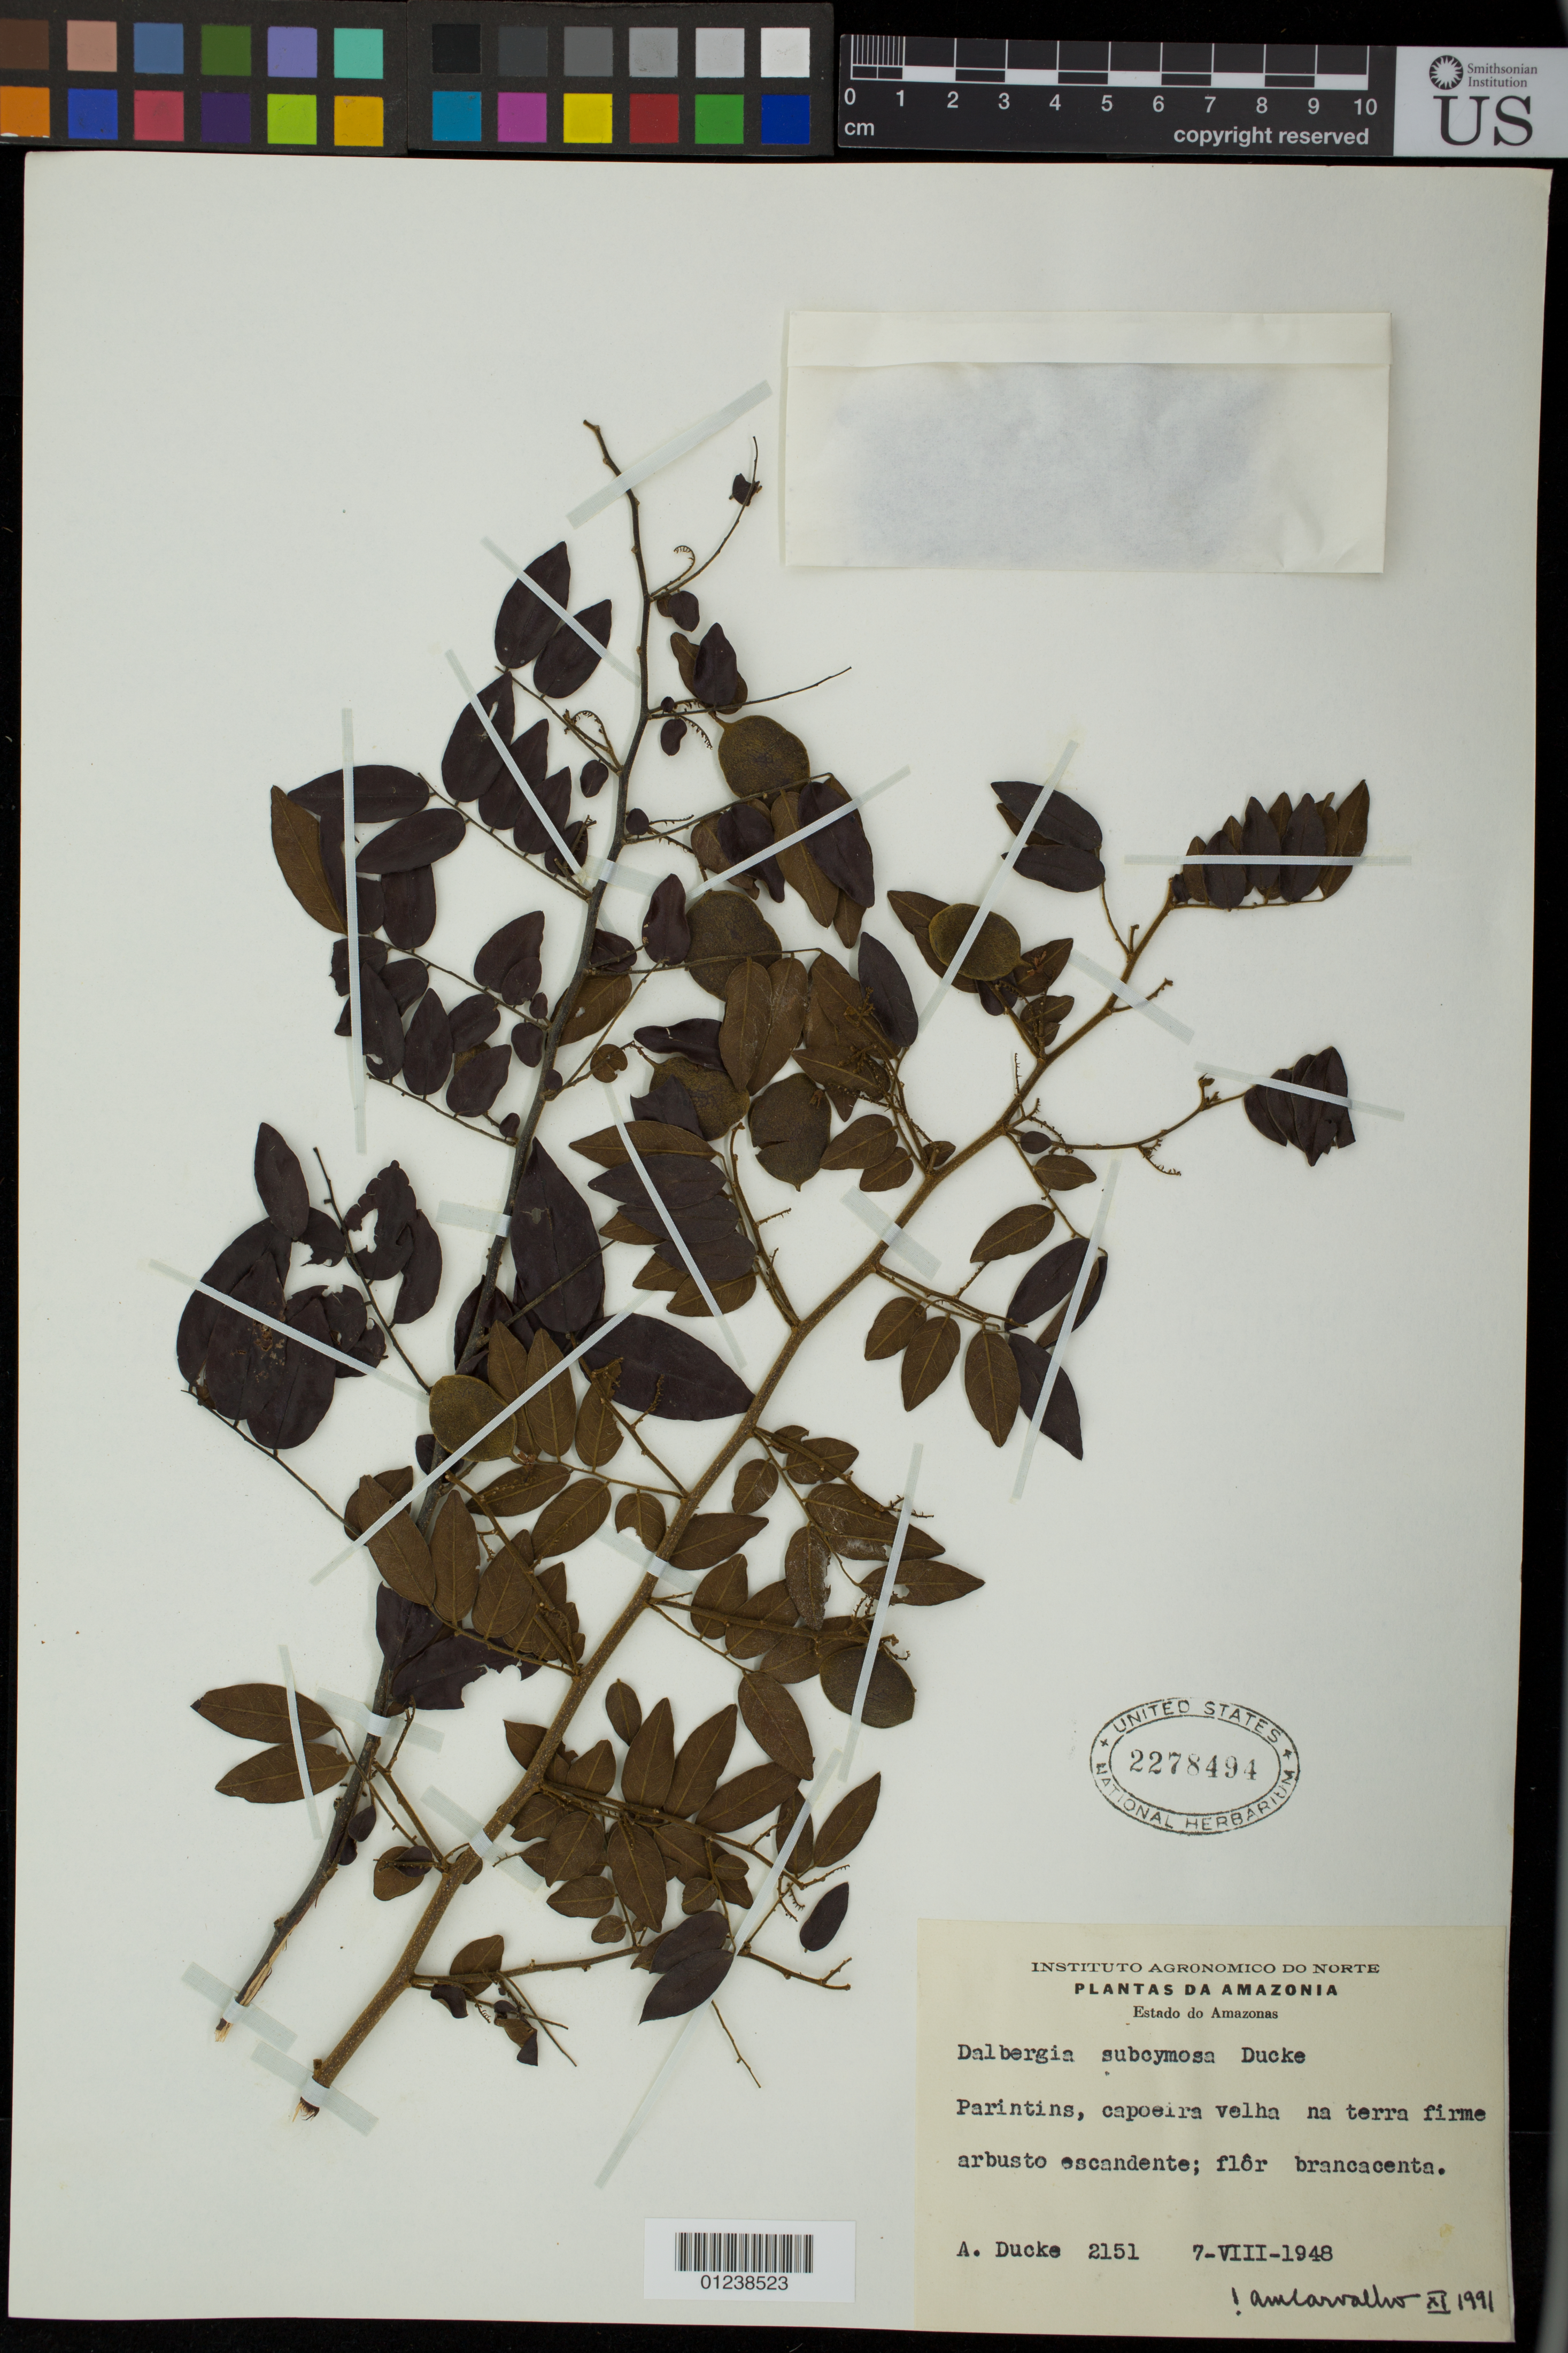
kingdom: Plantae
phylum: Tracheophyta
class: Magnoliopsida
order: Fabales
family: Fabaceae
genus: Dalbergia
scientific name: Dalbergia subcymosa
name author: Ducke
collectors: A. Ducke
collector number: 2151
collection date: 1948-08-07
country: Brazil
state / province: Amazonas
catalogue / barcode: US 2278494